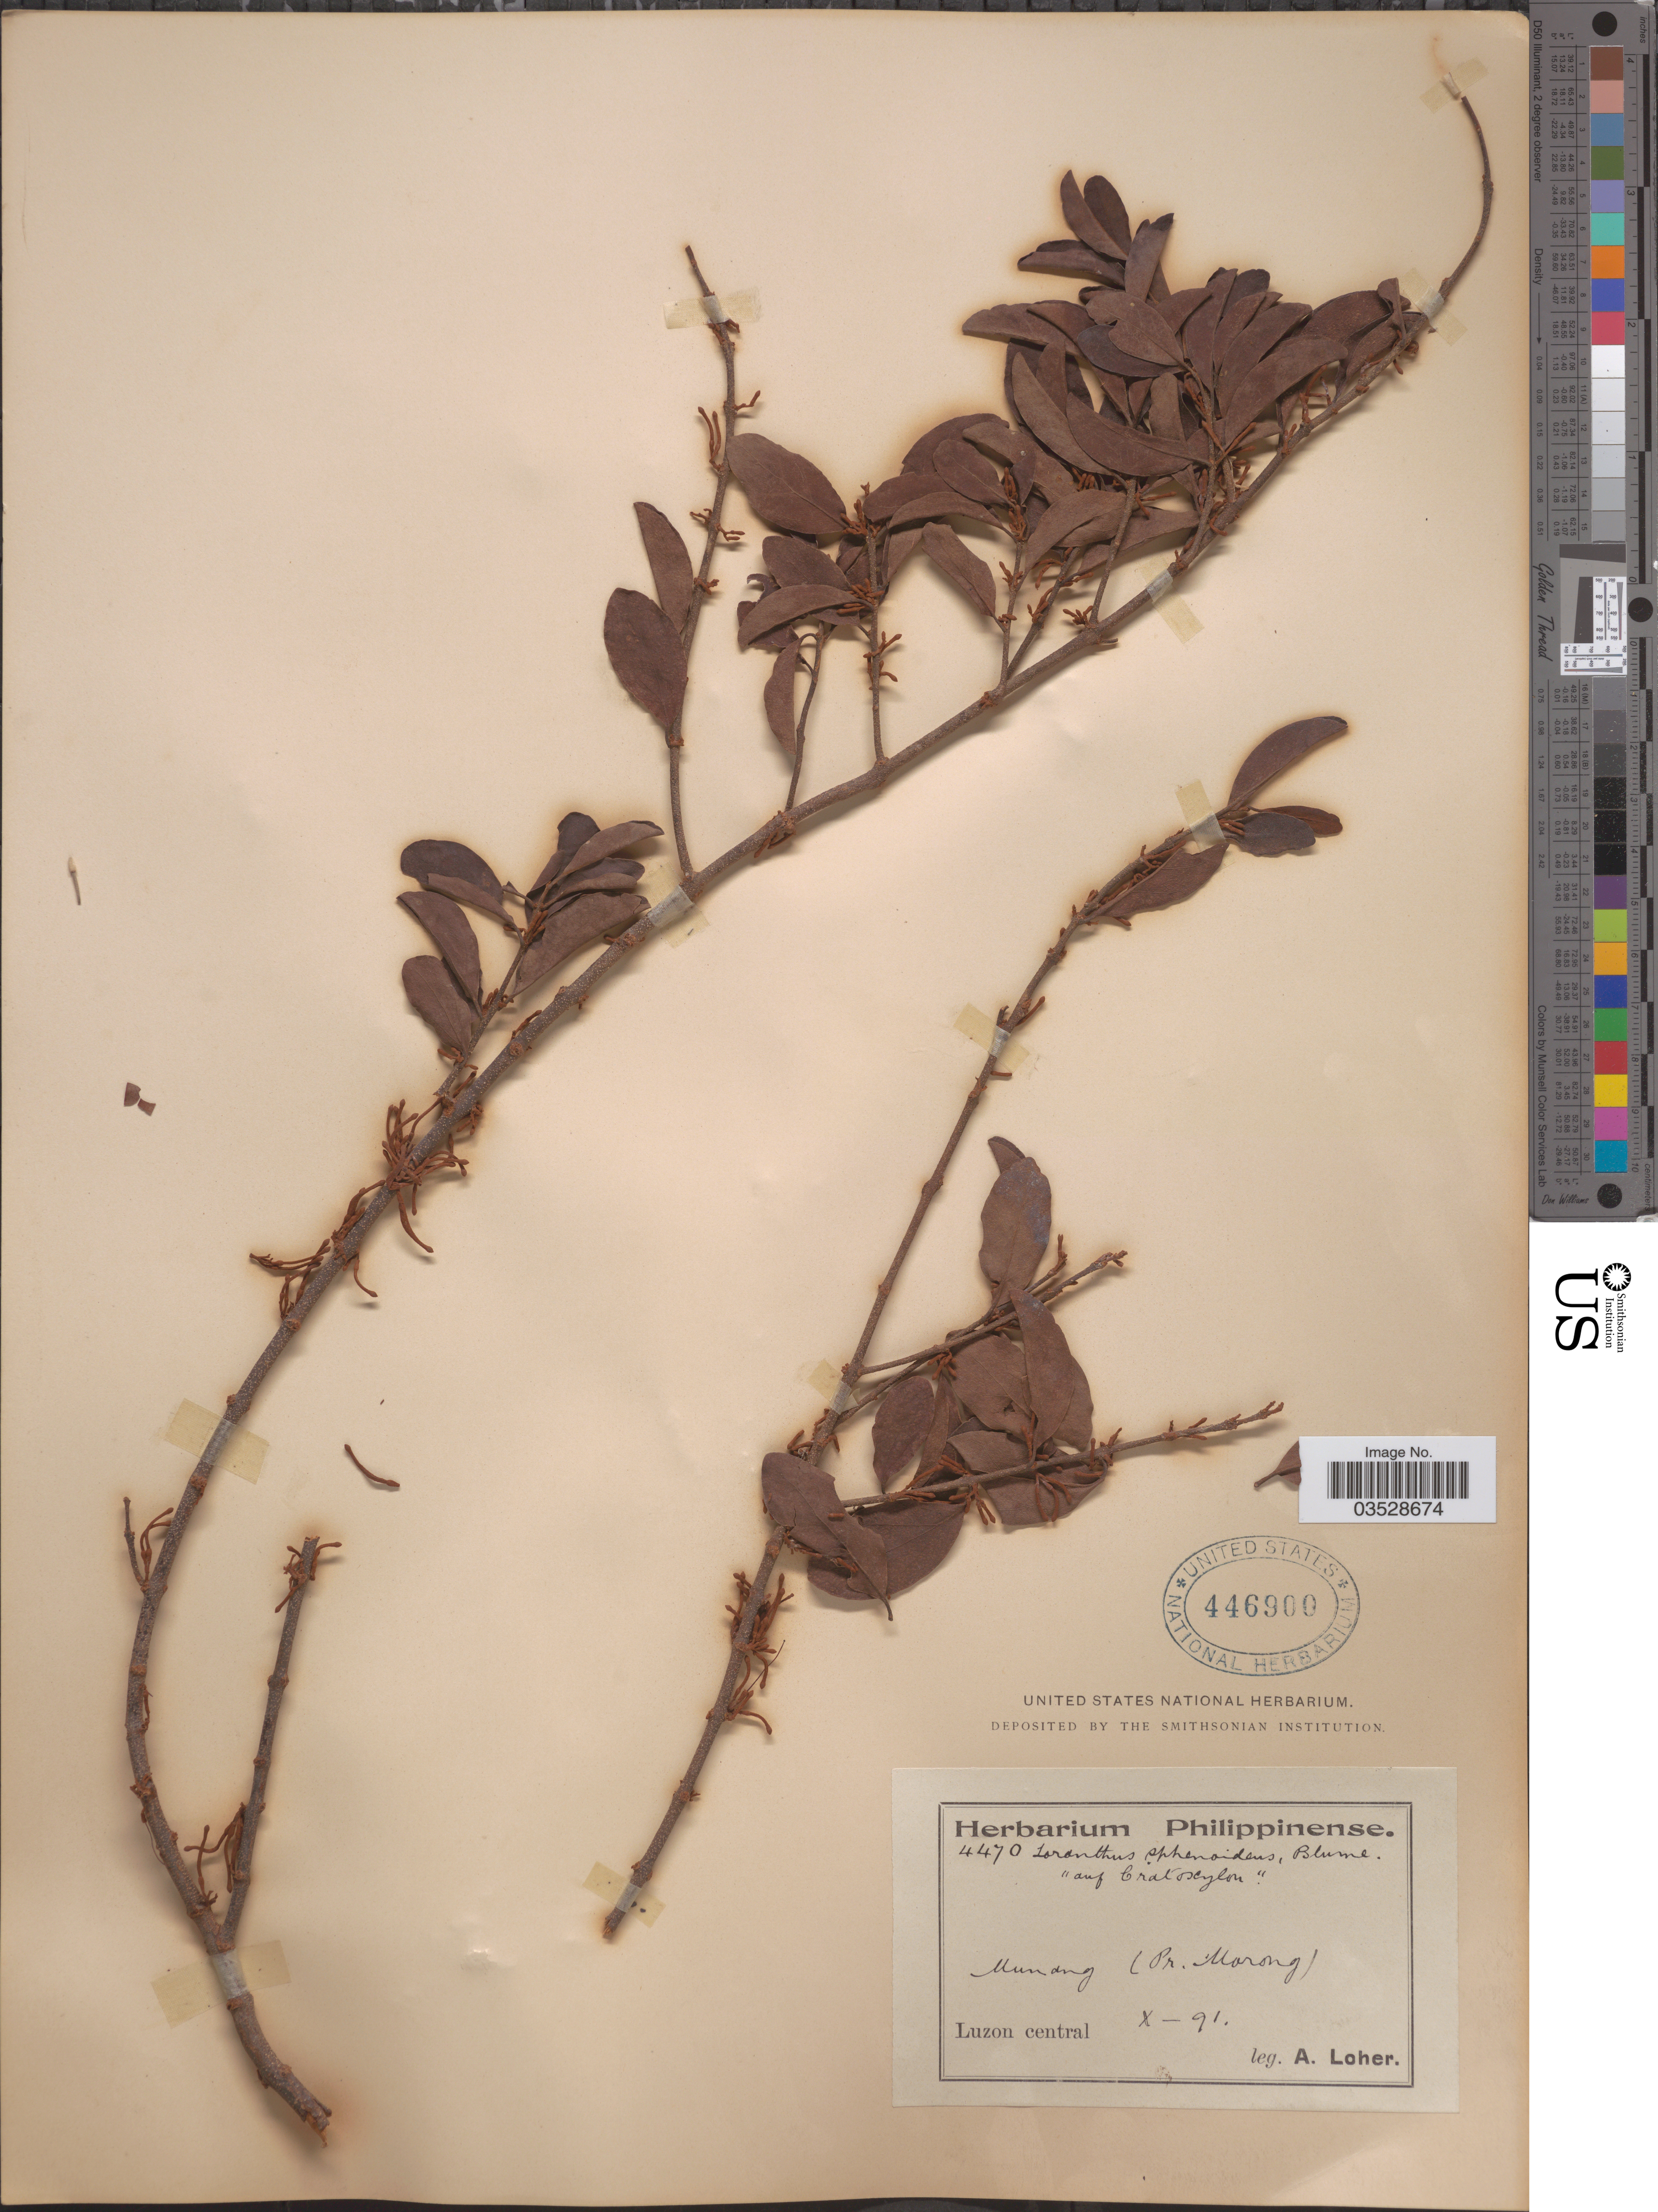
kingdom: Plantae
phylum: Tracheophyta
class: Magnoliopsida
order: Santalales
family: Loranthaceae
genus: Loranthus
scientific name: Loranthus sphenoideus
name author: Blume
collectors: A. Loher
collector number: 4470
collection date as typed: Transcribed d/m/y: /10/91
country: Philippines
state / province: Central Luzon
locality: Munang (Pr. Morong). Luzon central.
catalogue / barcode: US 446900